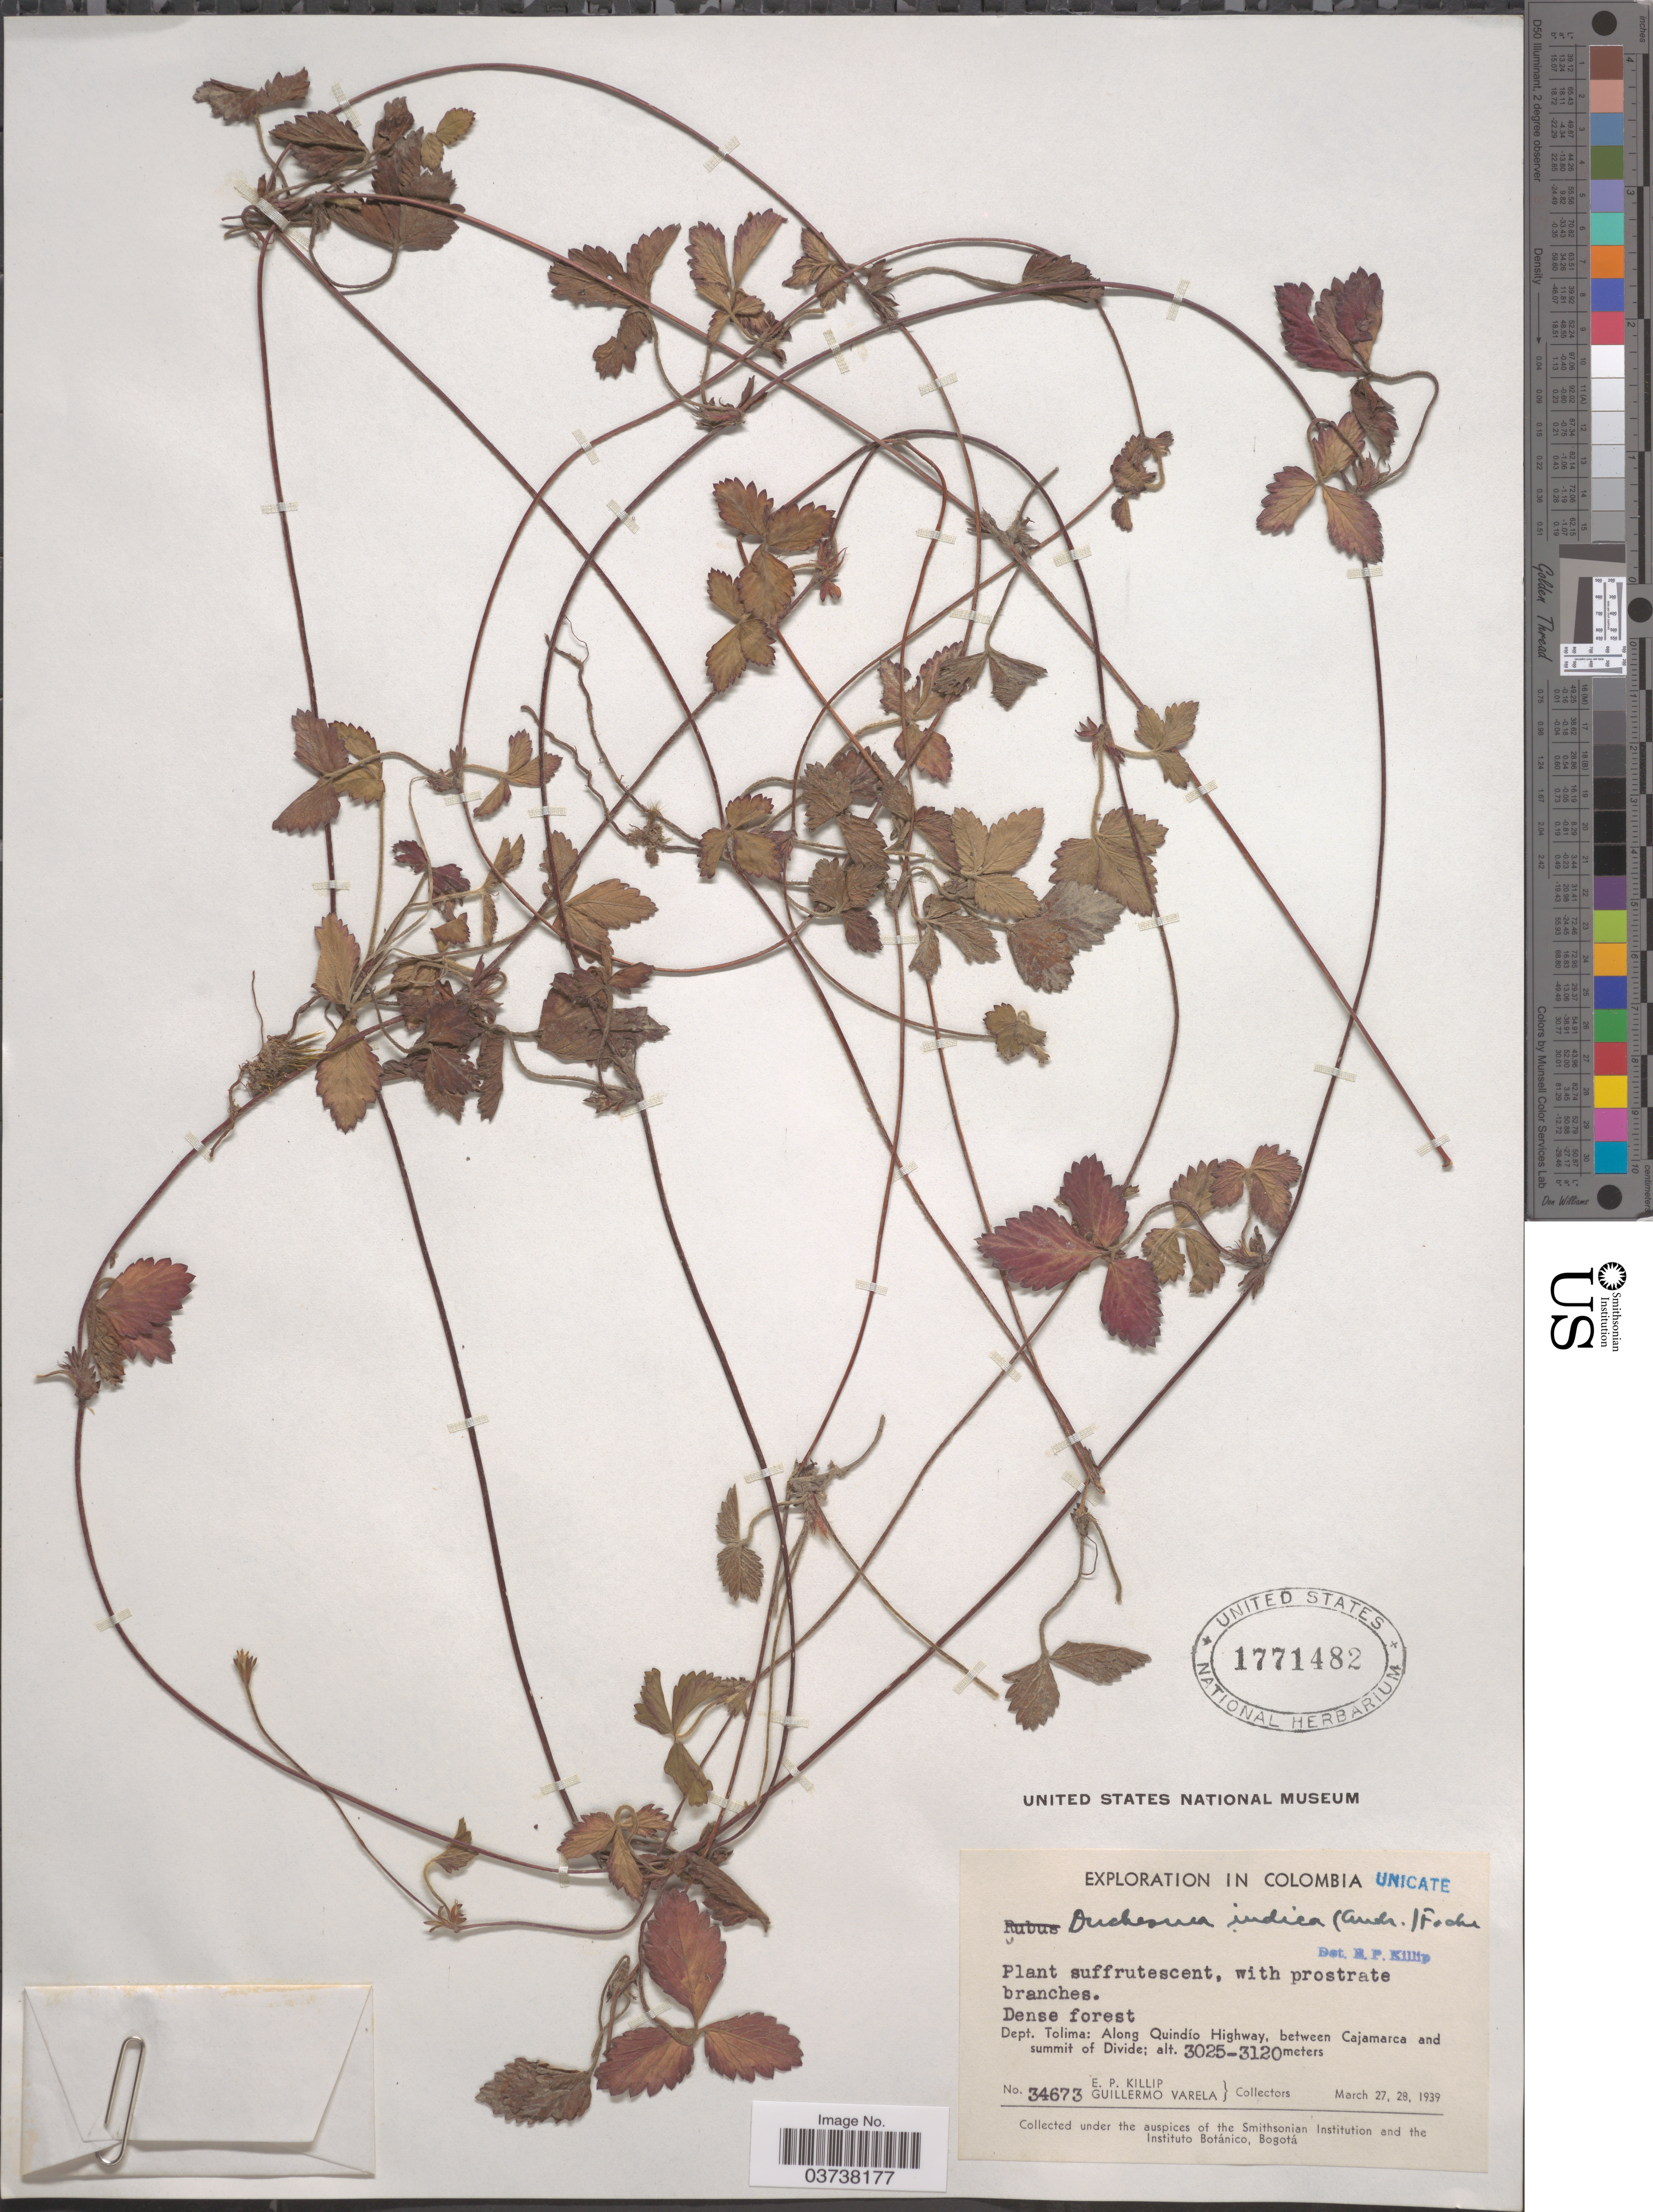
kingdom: Plantae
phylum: Tracheophyta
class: Magnoliopsida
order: Rosales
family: Rosaceae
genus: Potentilla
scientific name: Potentilla indica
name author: (Andrews) Th. Wolf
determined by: Strong, Mark T., (BOT), Smithsonian Institution - National Museum of Natural History (UNITED STATES)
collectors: E. P. Killip & G. Varela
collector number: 34673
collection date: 1939-03-27/1939-03-28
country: Colombia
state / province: Tolima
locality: Dept. Tolima: Along Quindío Highway, between Cajamarca and summit of Divide.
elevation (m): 3025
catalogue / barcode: US 1771482